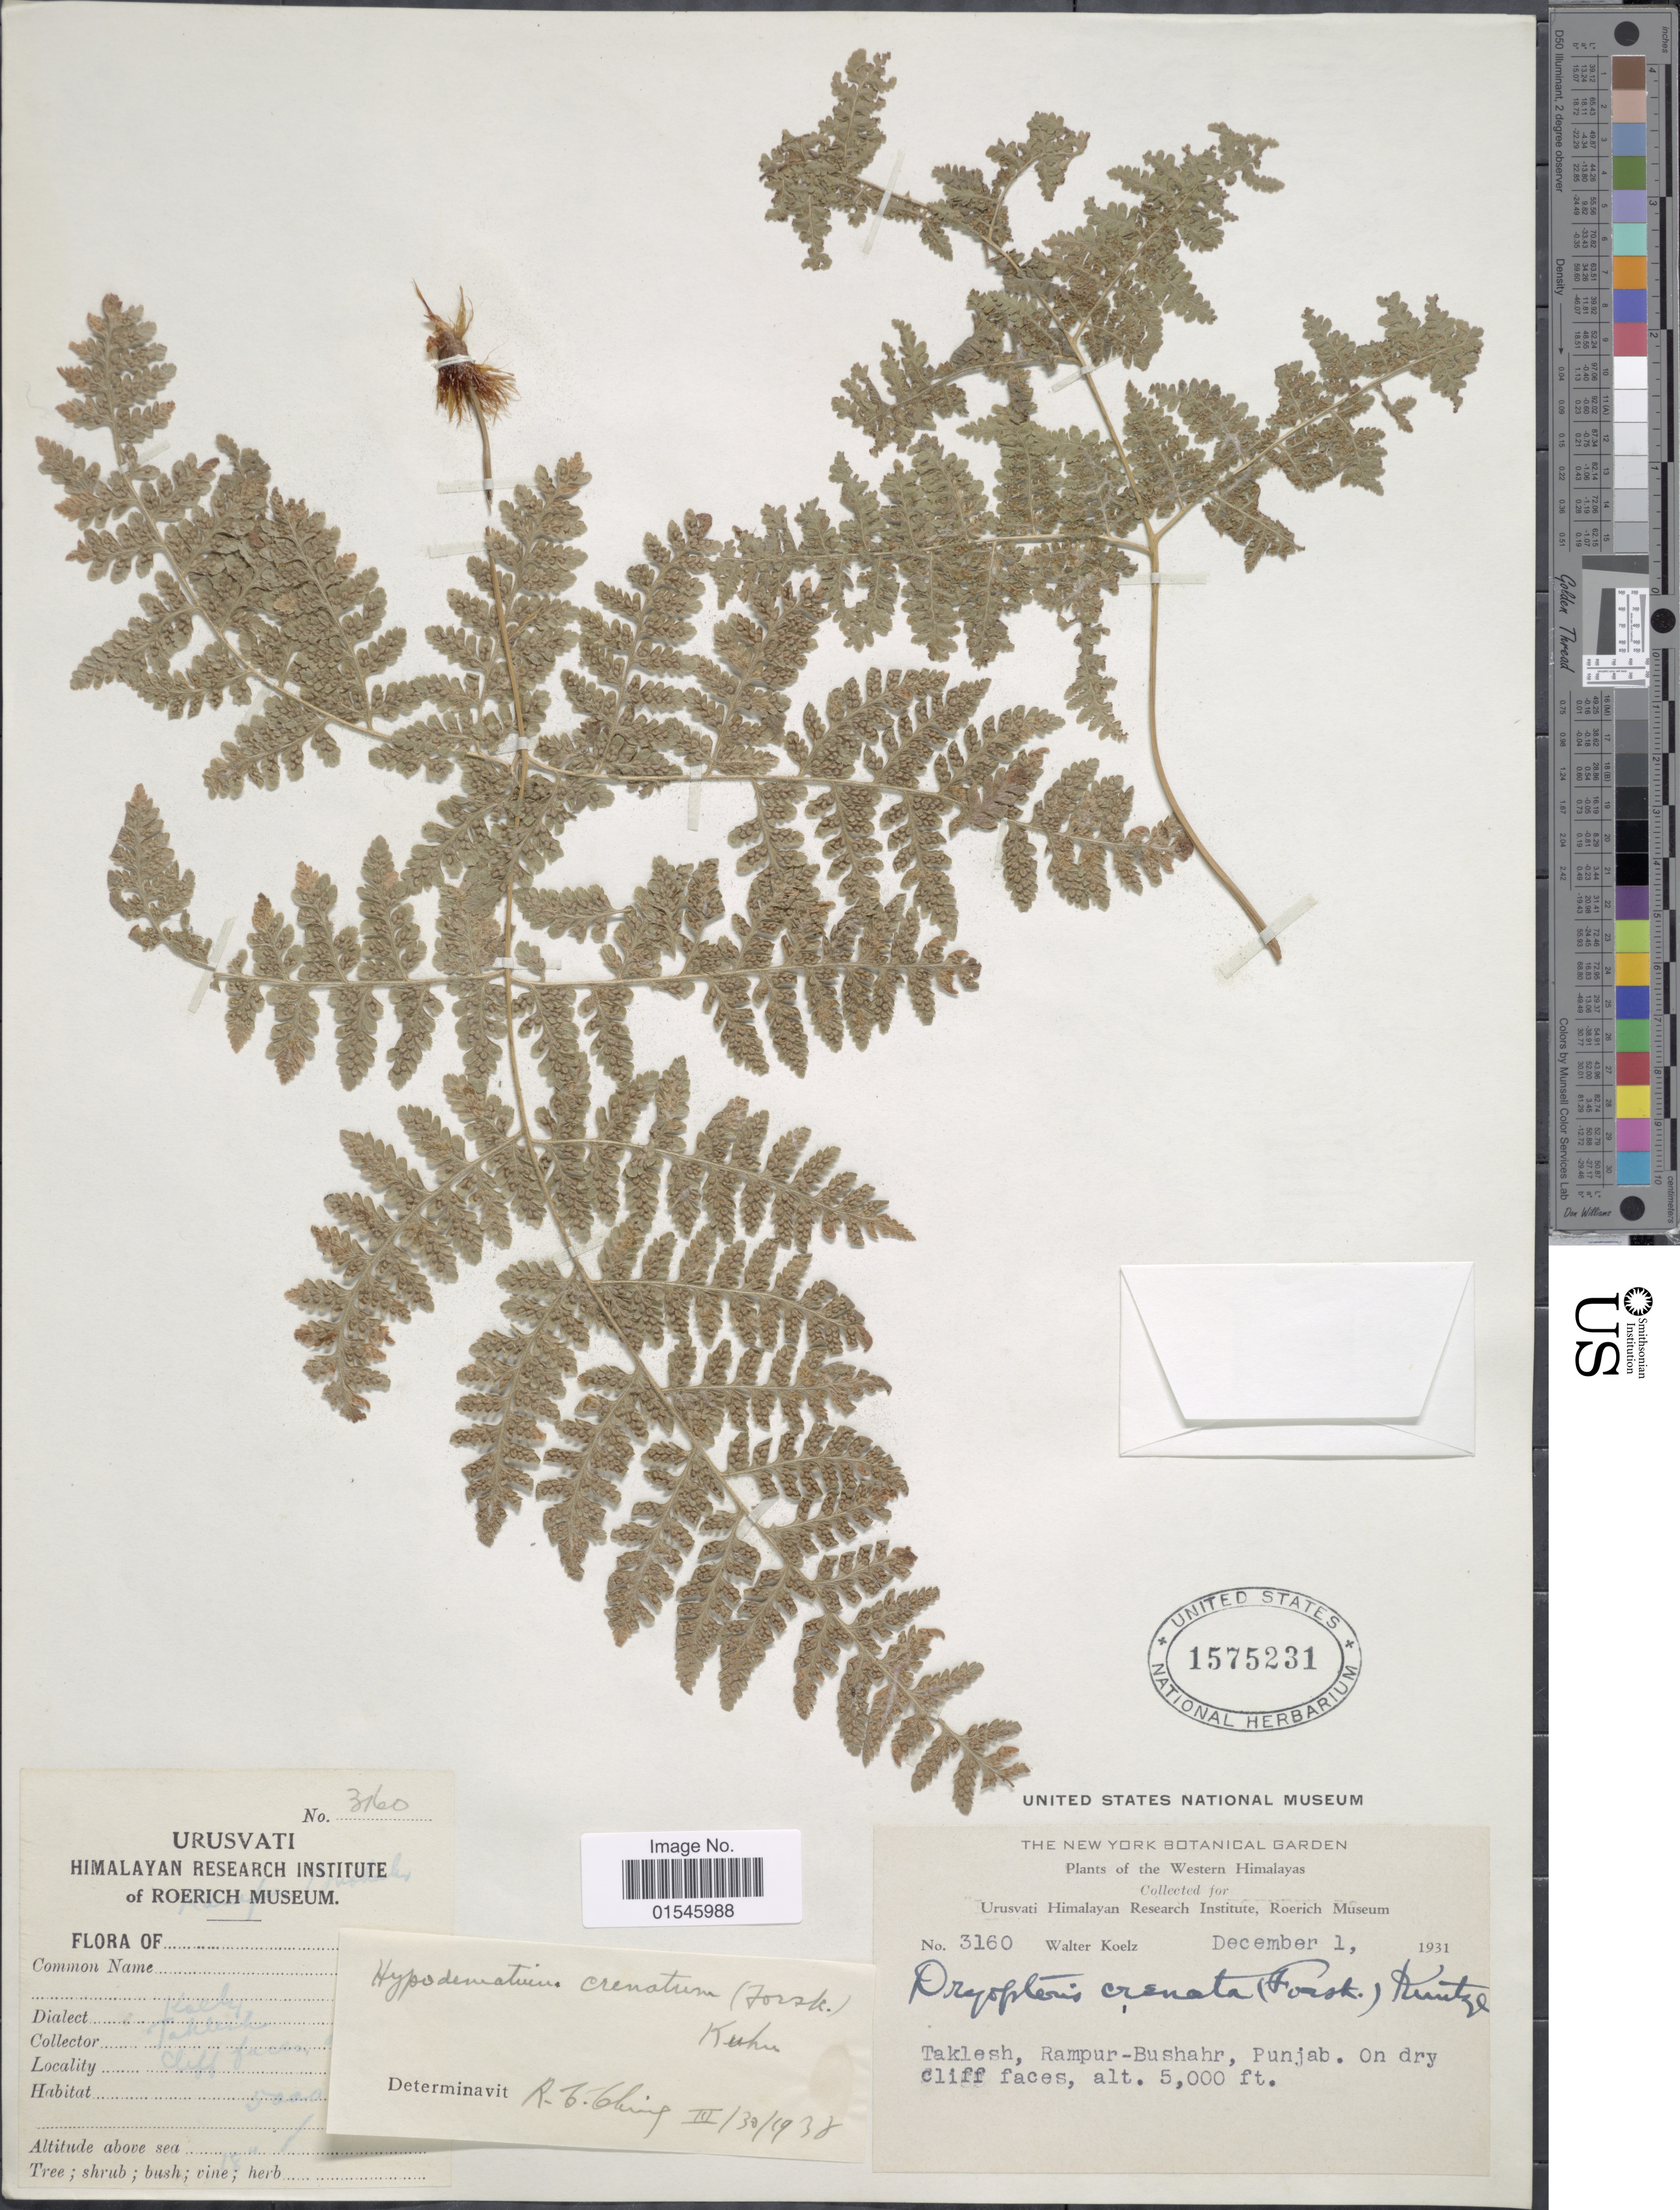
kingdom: Plantae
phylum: Tracheophyta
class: Polypodiopsida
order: Polypodiales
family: Hypodematiaceae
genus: Hypodematium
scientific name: Hypodematium crenatum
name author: (Forssk.) Kuhn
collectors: W. N. Koelz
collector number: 3160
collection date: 1931-12-01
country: India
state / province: Punjab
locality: Western Himalayas, Taklesh, Rampur-Bushahr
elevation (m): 1524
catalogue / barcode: US 1575231